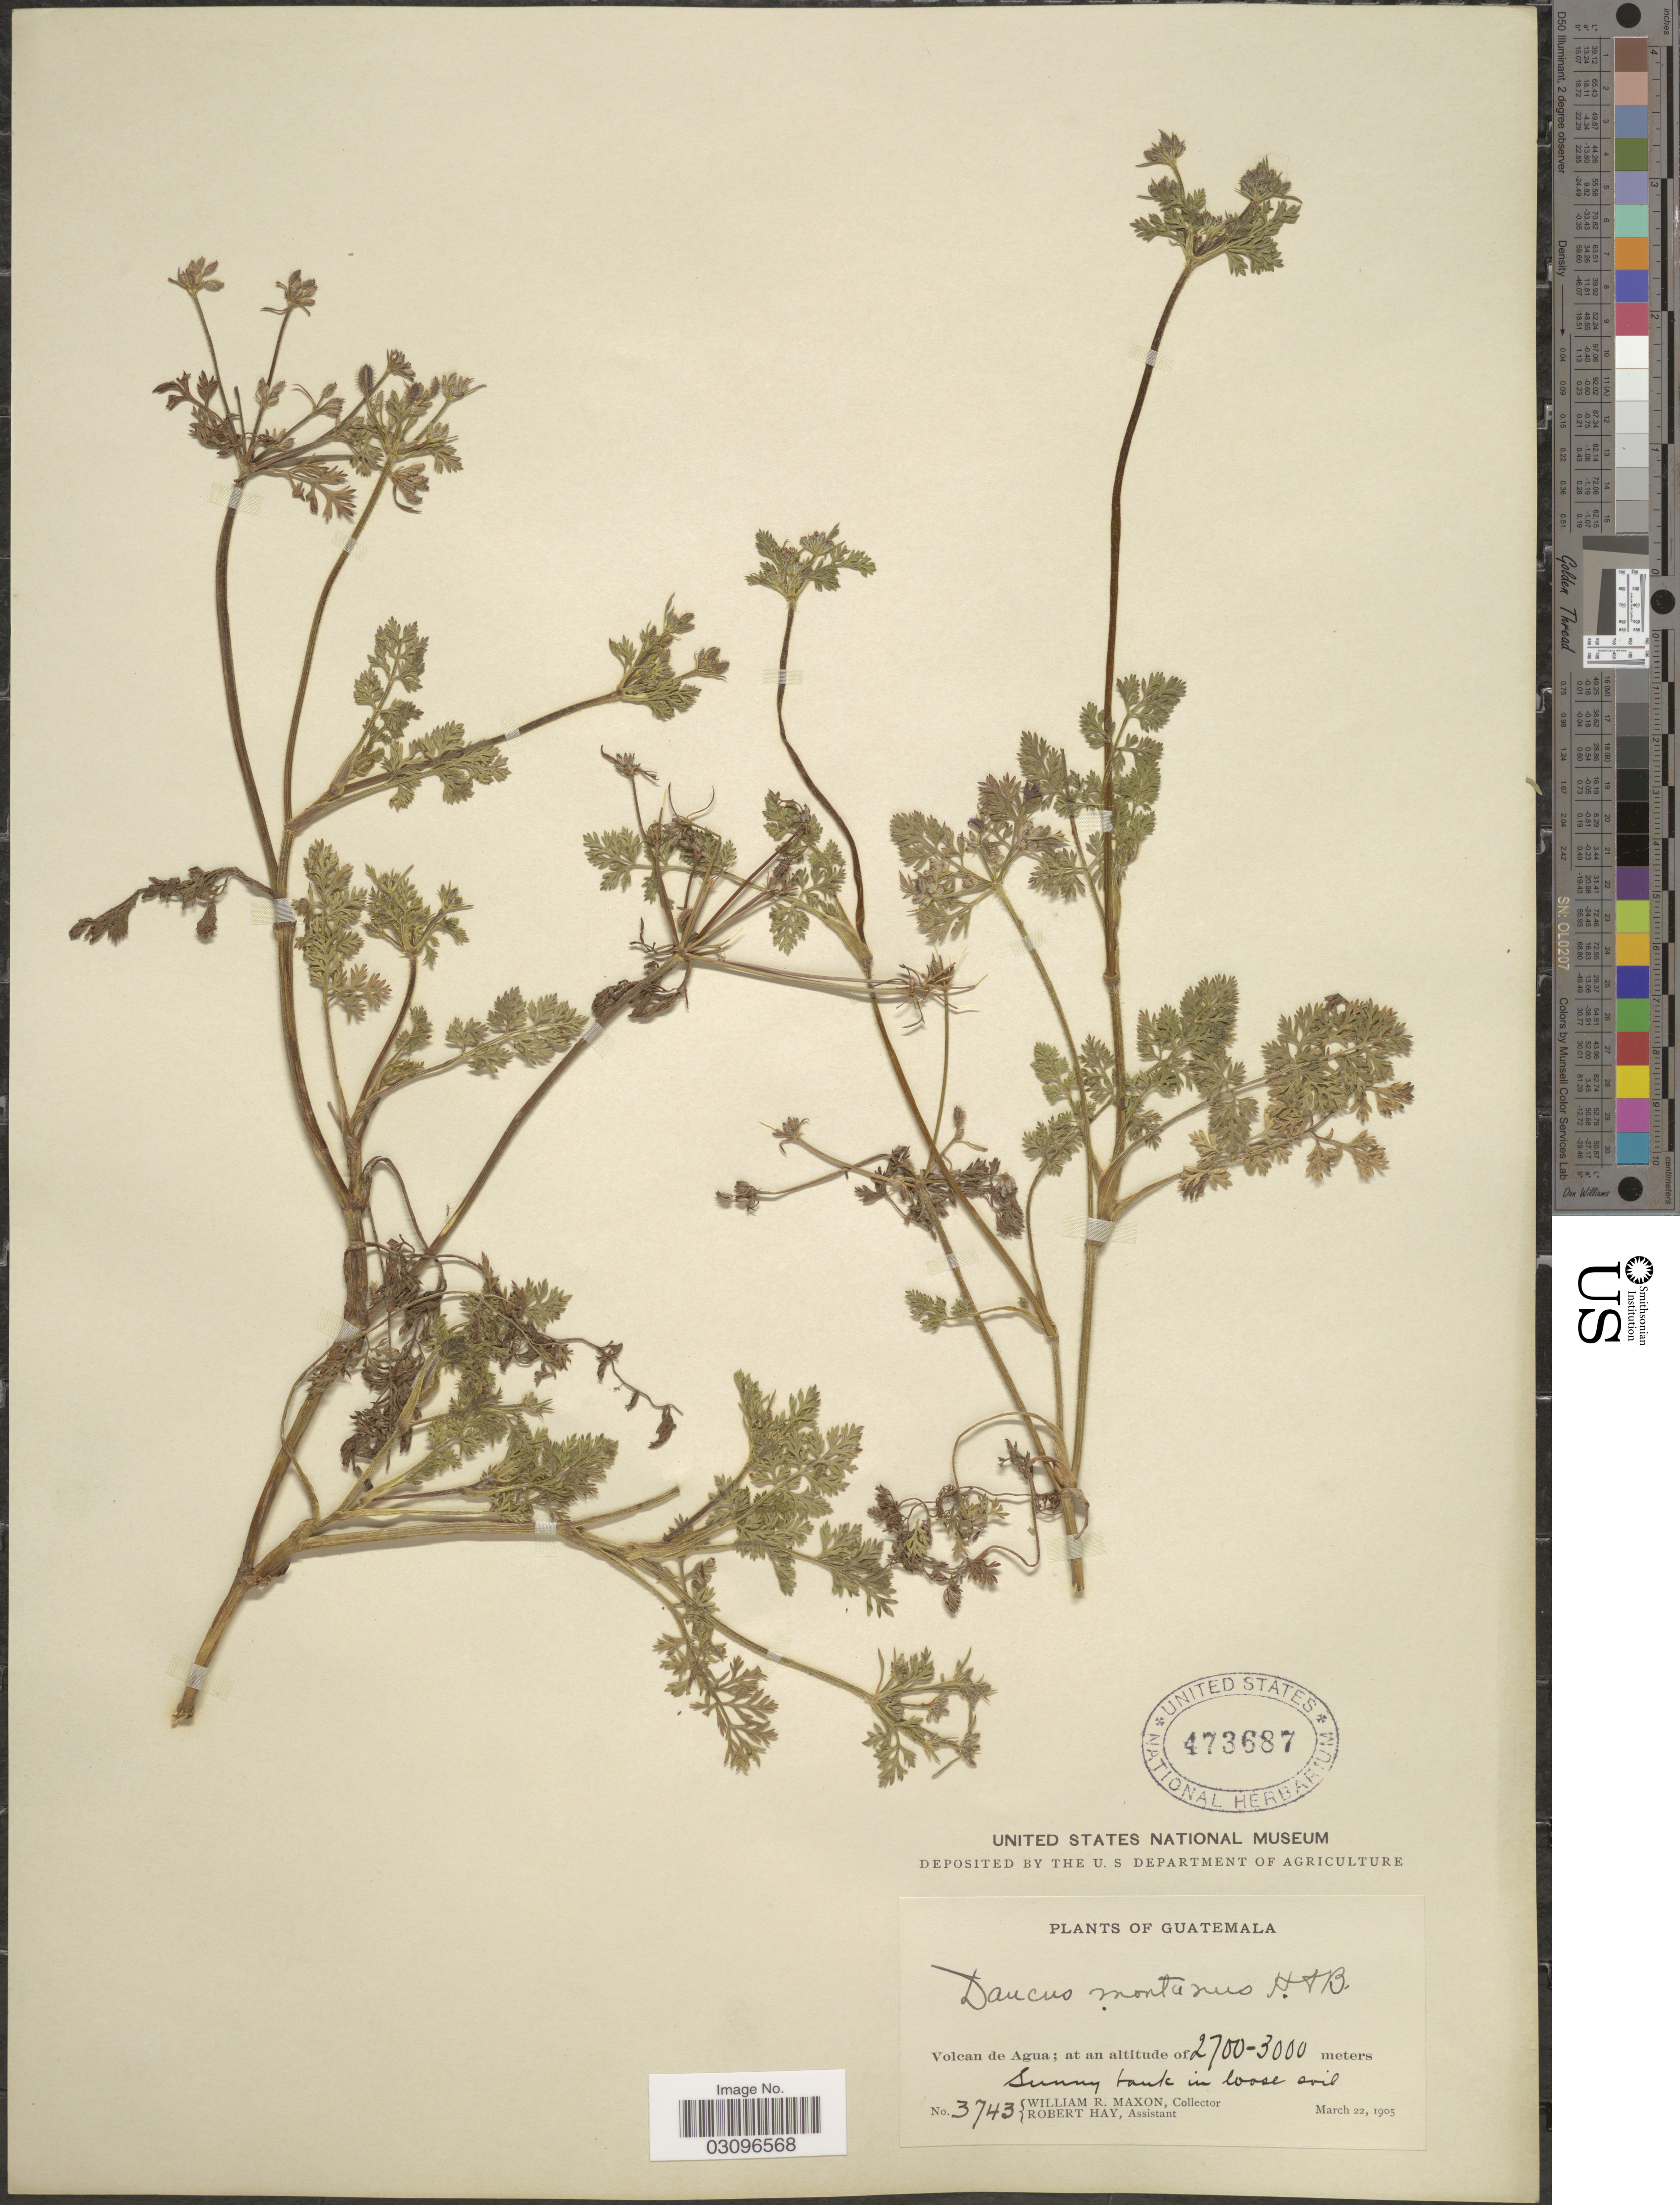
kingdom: Plantae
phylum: Tracheophyta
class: Magnoliopsida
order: Apiales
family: Apiaceae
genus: Daucus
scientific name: Daucus montanus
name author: Humb. & Bonpl. ex Spreng.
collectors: W. R. Maxon & R. Hay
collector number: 3743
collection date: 1905-03-22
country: Guatemala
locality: Volcan de Agua.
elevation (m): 2700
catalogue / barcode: US 473687